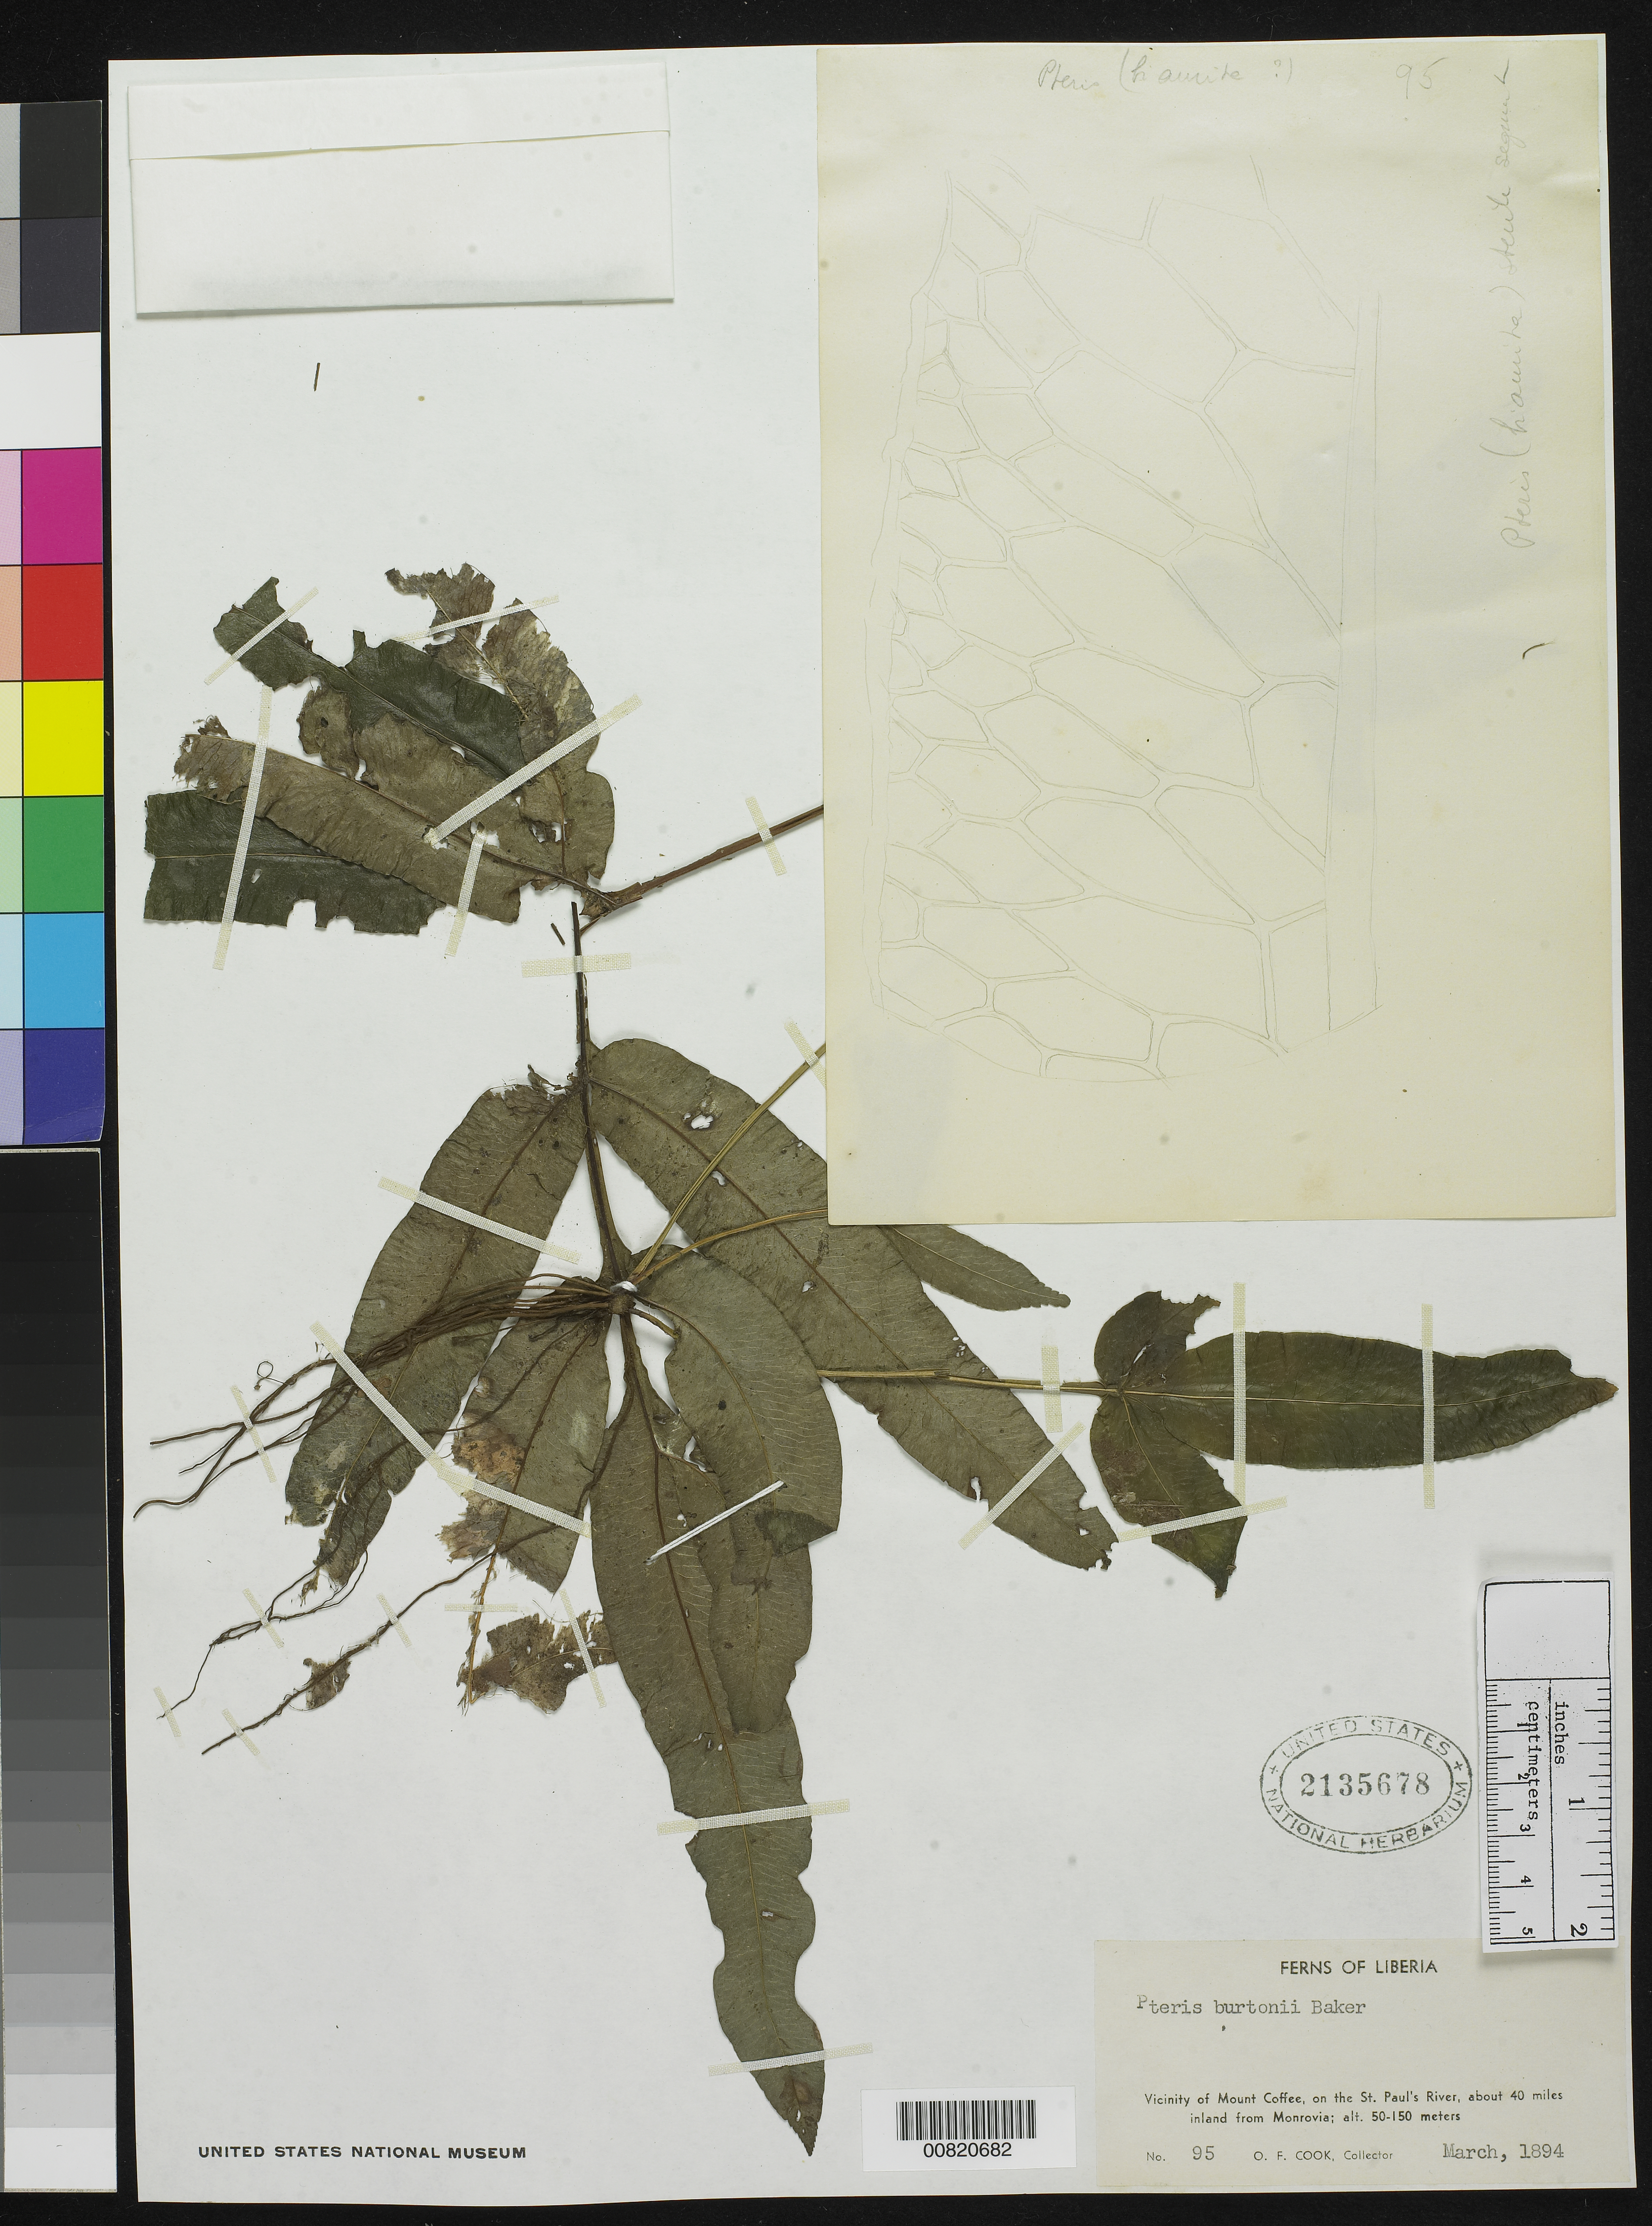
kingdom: Plantae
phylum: Tracheophyta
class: Polypodiopsida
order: Polypodiales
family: Pteridaceae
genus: Pteris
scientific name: Pteris burtonii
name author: Baker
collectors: O. F. Cook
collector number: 95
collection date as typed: Mar 1894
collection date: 1894-03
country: Liberia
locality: Vicinity of Mt. Coffee, on the St. Paul's River, about 40 miles inland from Monrovia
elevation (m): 50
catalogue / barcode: US 2135678